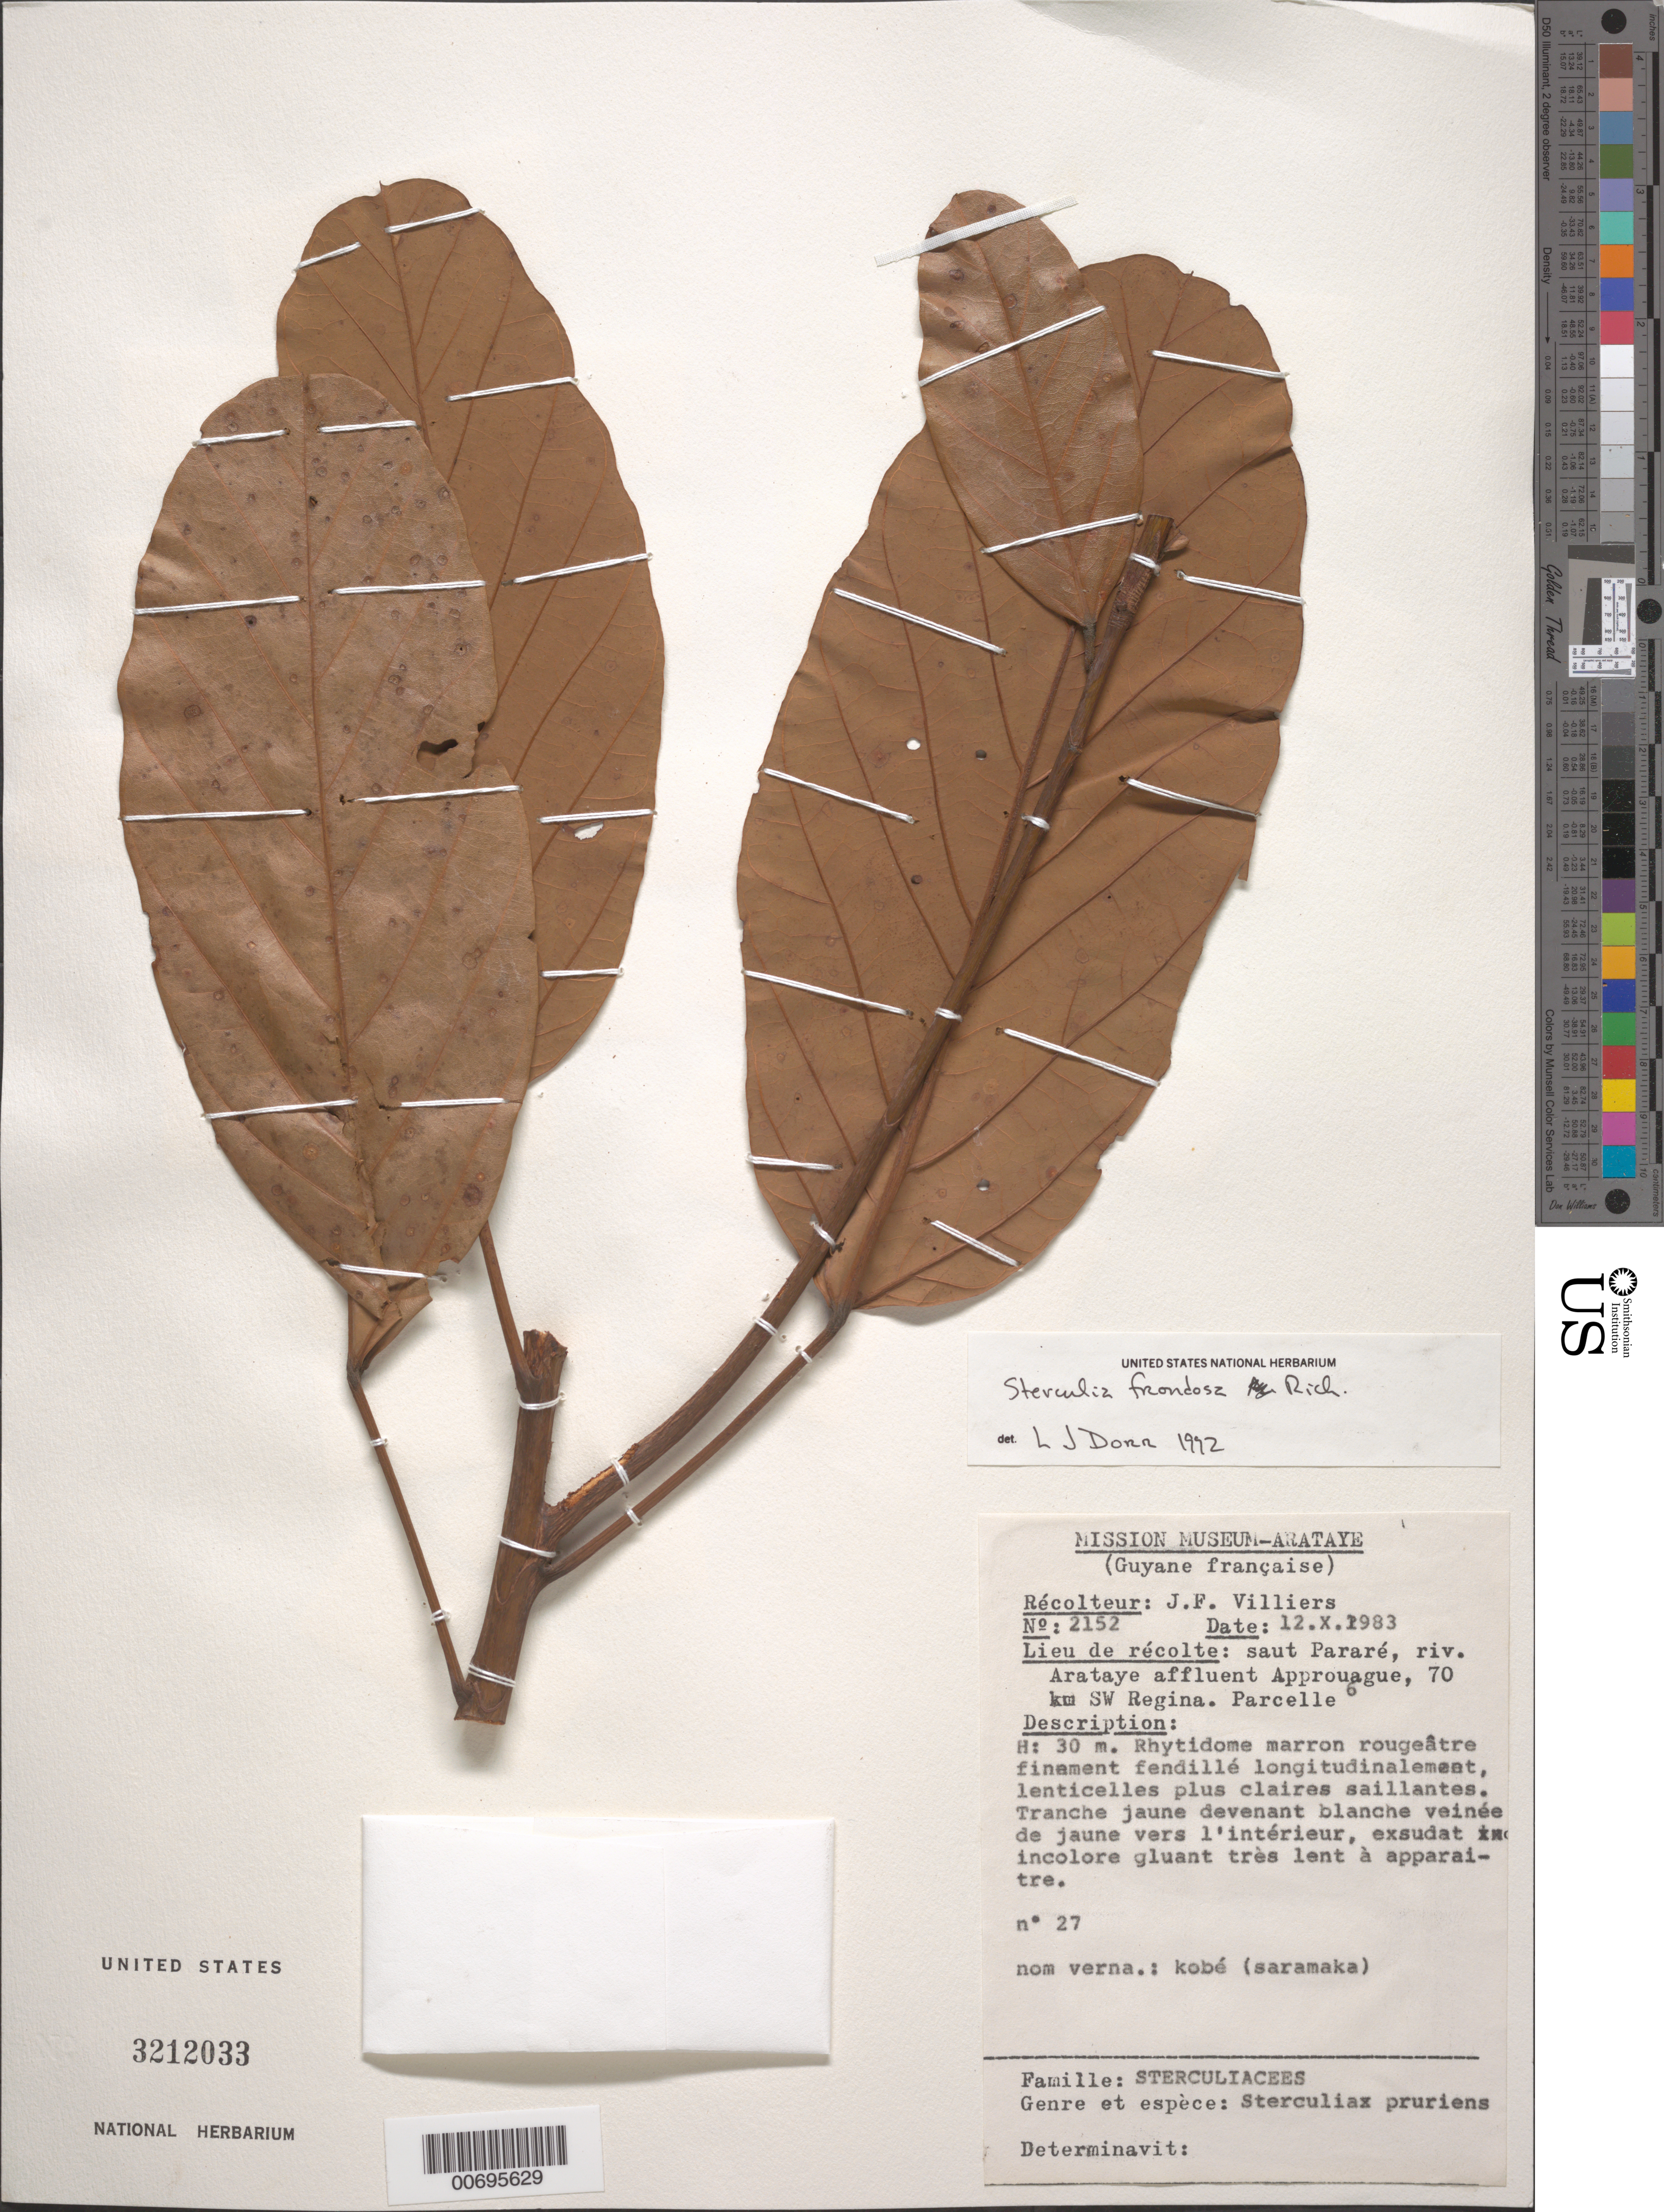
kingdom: Plantae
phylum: Tracheophyta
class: Magnoliopsida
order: Malvales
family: Malvaceae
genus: Sterculia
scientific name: Sterculia frondosa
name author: Rich.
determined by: Dorr, L. J., (BOT), Smithsonian Institution - National Museum of Natural History (UNITED STATES)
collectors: J. Villiers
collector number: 27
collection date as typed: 12-Oct-83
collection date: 1983-10-12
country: French Guiana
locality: Saut Pararé, Arataye River- affluent of Approuague (River); 70 km southwest of Regina; Parcelle 5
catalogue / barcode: US 3212033